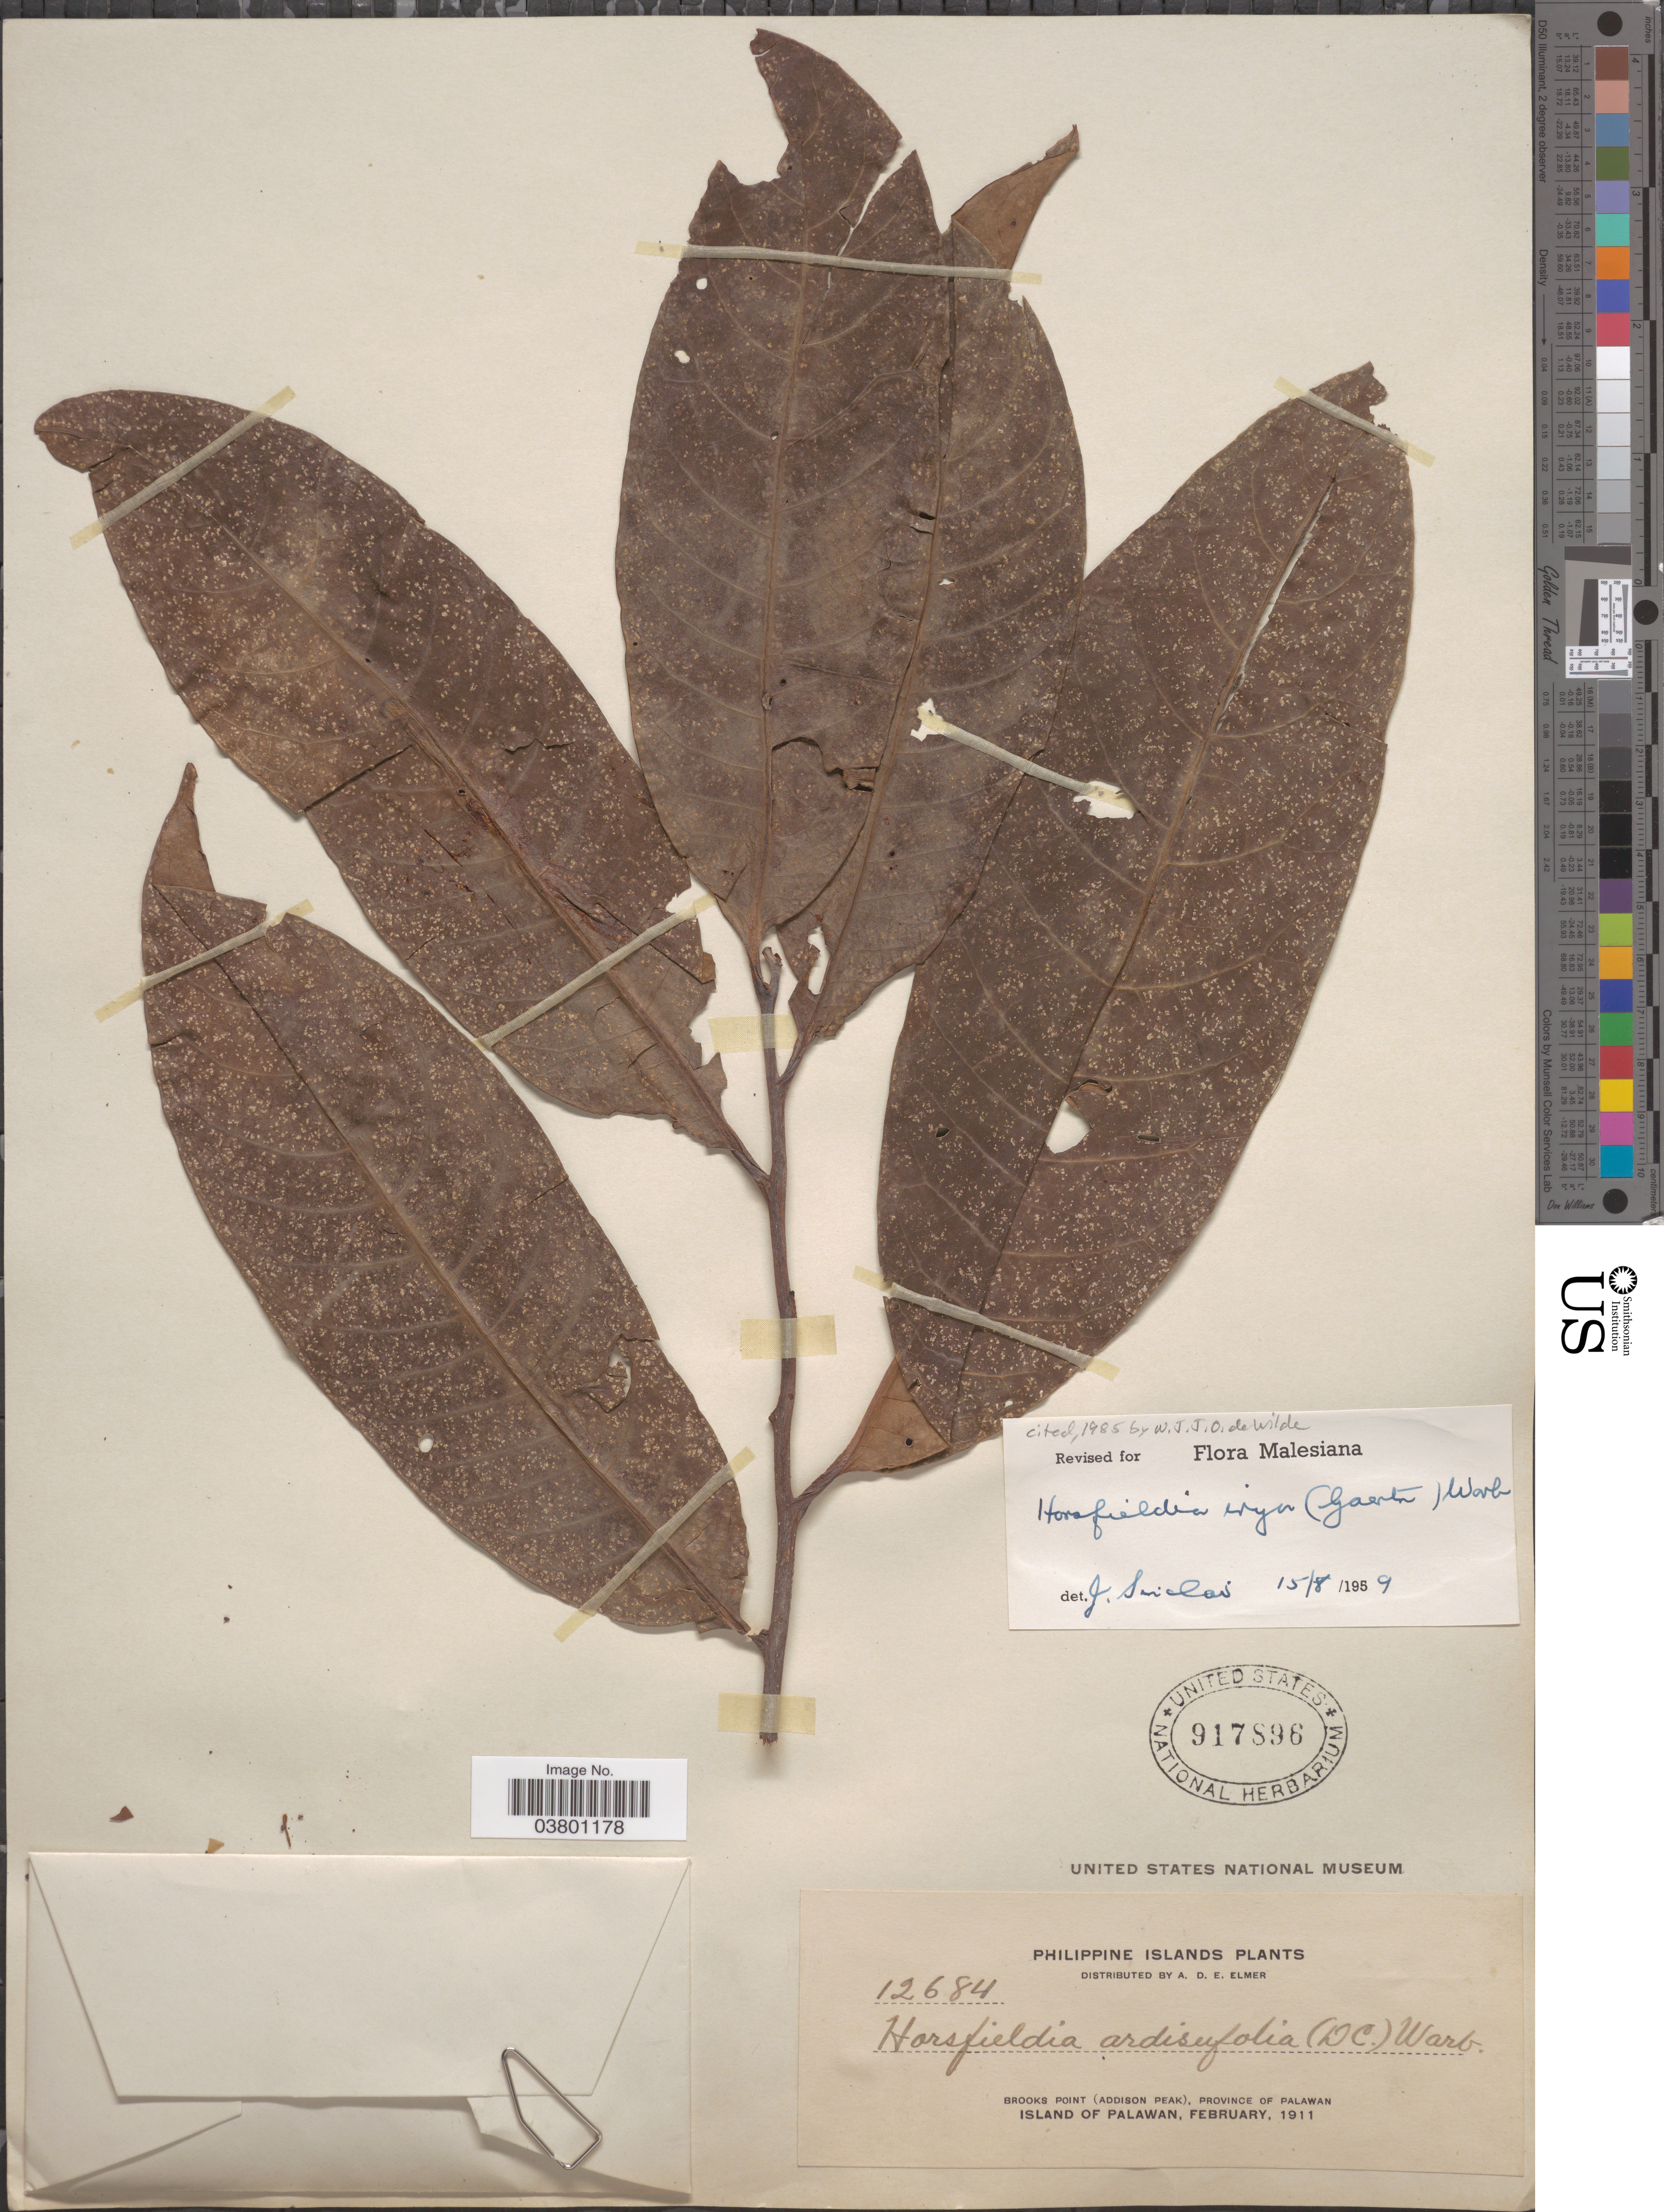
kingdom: Plantae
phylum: Tracheophyta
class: Magnoliopsida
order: Magnoliales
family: Myristicaceae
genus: Horsfieldia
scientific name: Horsfieldia irya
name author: (Gaertn.) Warb.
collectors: A. D. E. Elmer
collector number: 12684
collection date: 1911-02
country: Philippines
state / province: Mimaropa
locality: Philippine Islands. Brooks Point (Addison Peak), Province of Palawan. Island of Palawan.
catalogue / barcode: US 917896